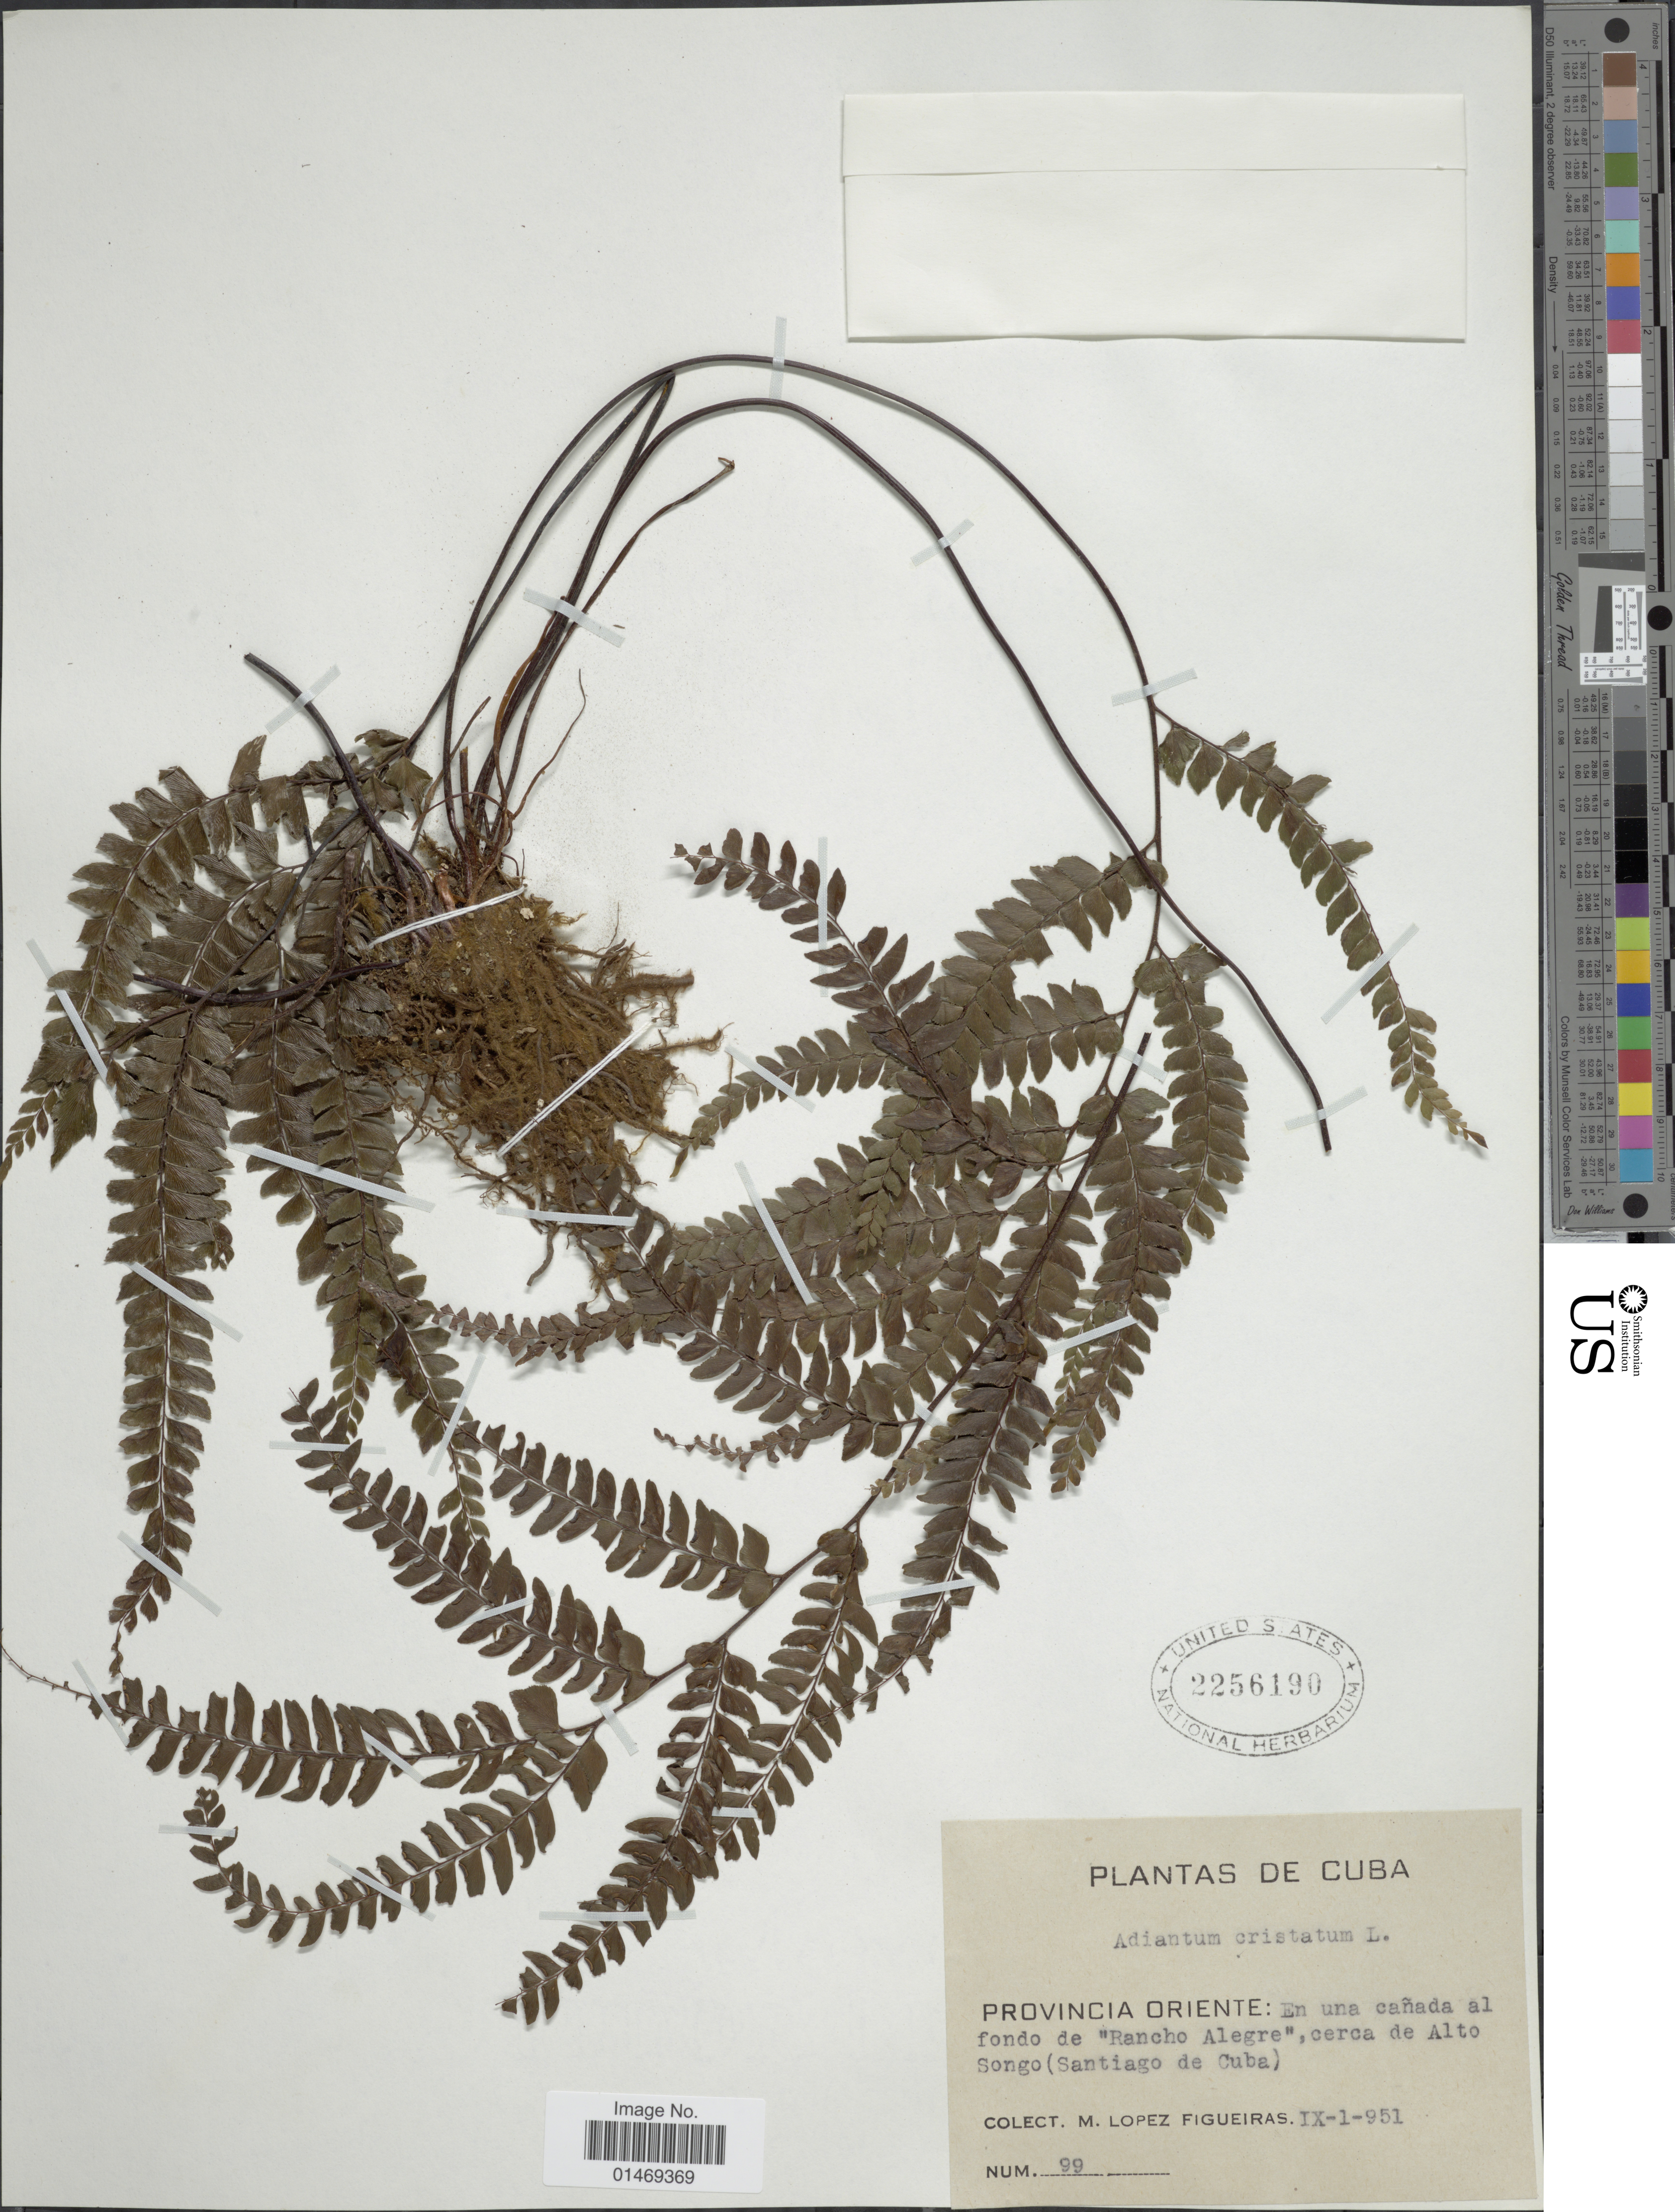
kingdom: Plantae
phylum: Tracheophyta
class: Polypodiopsida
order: Polypodiales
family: Pteridaceae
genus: Adiantum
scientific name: Adiantum pyramidale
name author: (L.) Willd.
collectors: M. López Figueiras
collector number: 99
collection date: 1951-09-01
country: Cuba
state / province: Santiago de Cuba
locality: En una candada al fondo de "Rancho Alegre",cerca de Alto Songo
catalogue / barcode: US 2256190